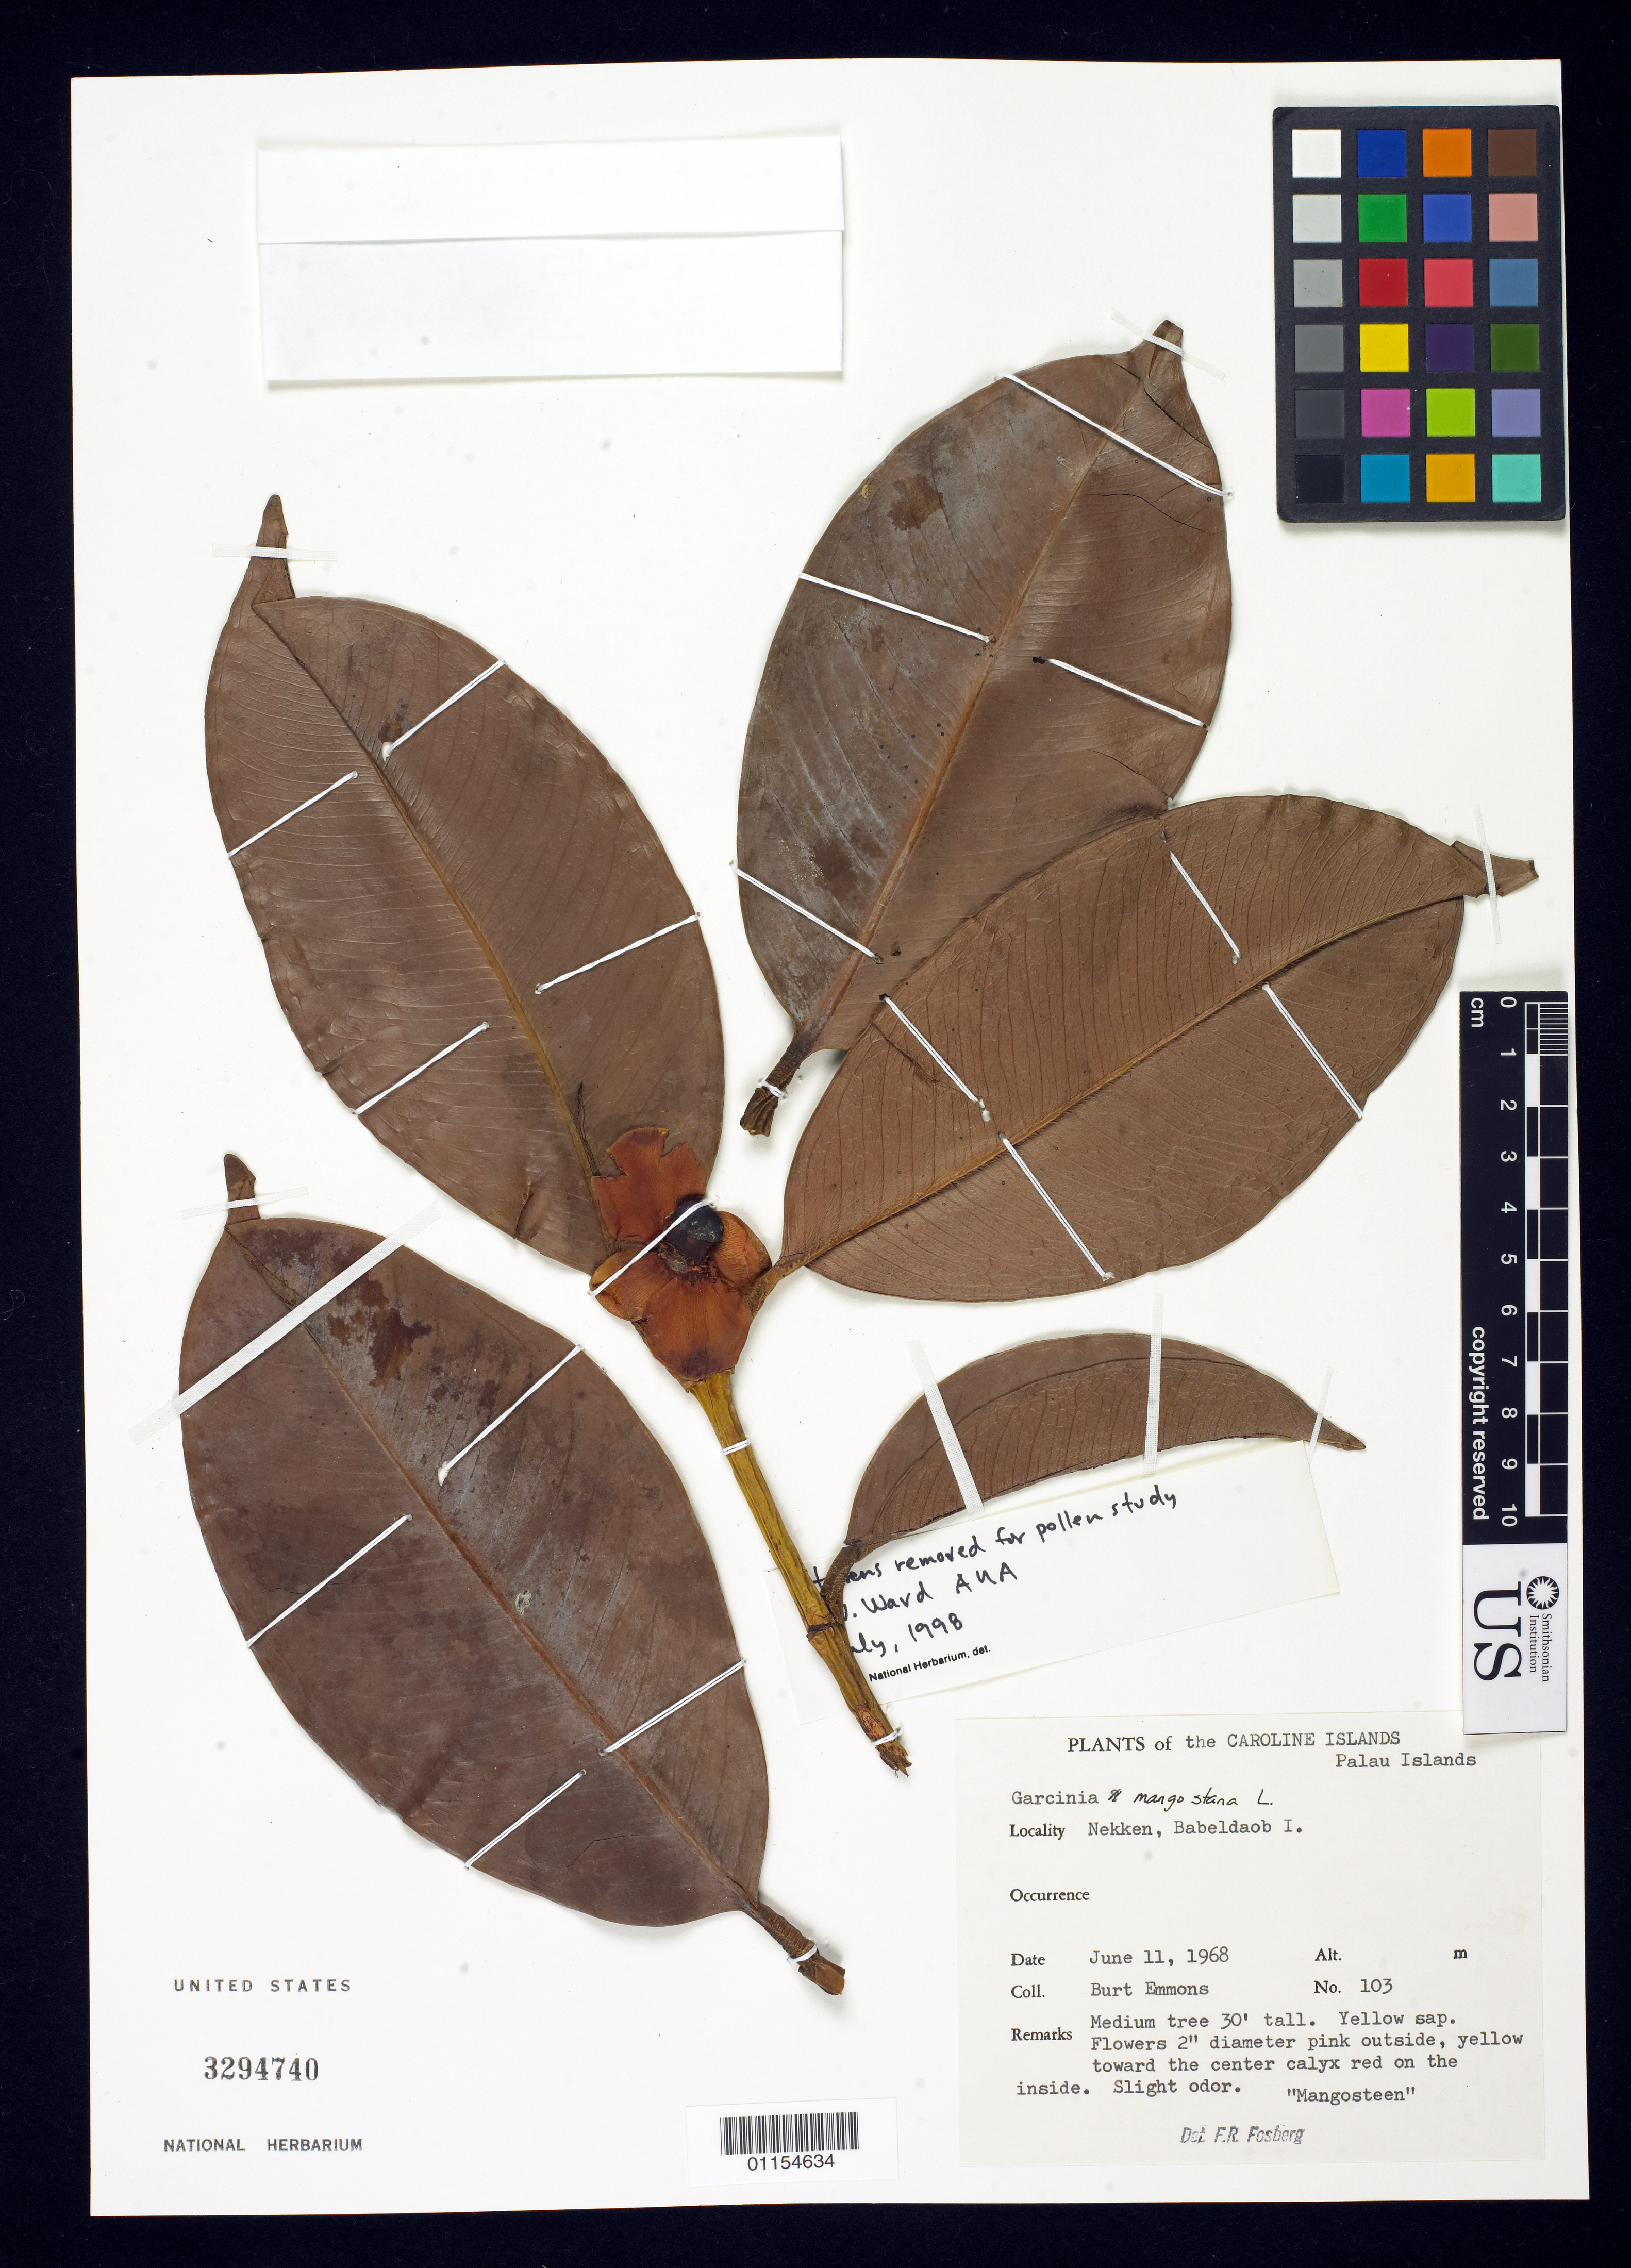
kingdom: Plantae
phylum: Tracheophyta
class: Magnoliopsida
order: Malpighiales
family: Clusiaceae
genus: Garcinia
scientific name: Garcinia mangostana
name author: L.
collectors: B. Emmons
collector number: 103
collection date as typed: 11 Jun 1968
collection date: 1968-06-11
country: Palau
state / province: Aimeliik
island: Babeldaob [Babelthuap]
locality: Nekkeng.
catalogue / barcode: US 3294740